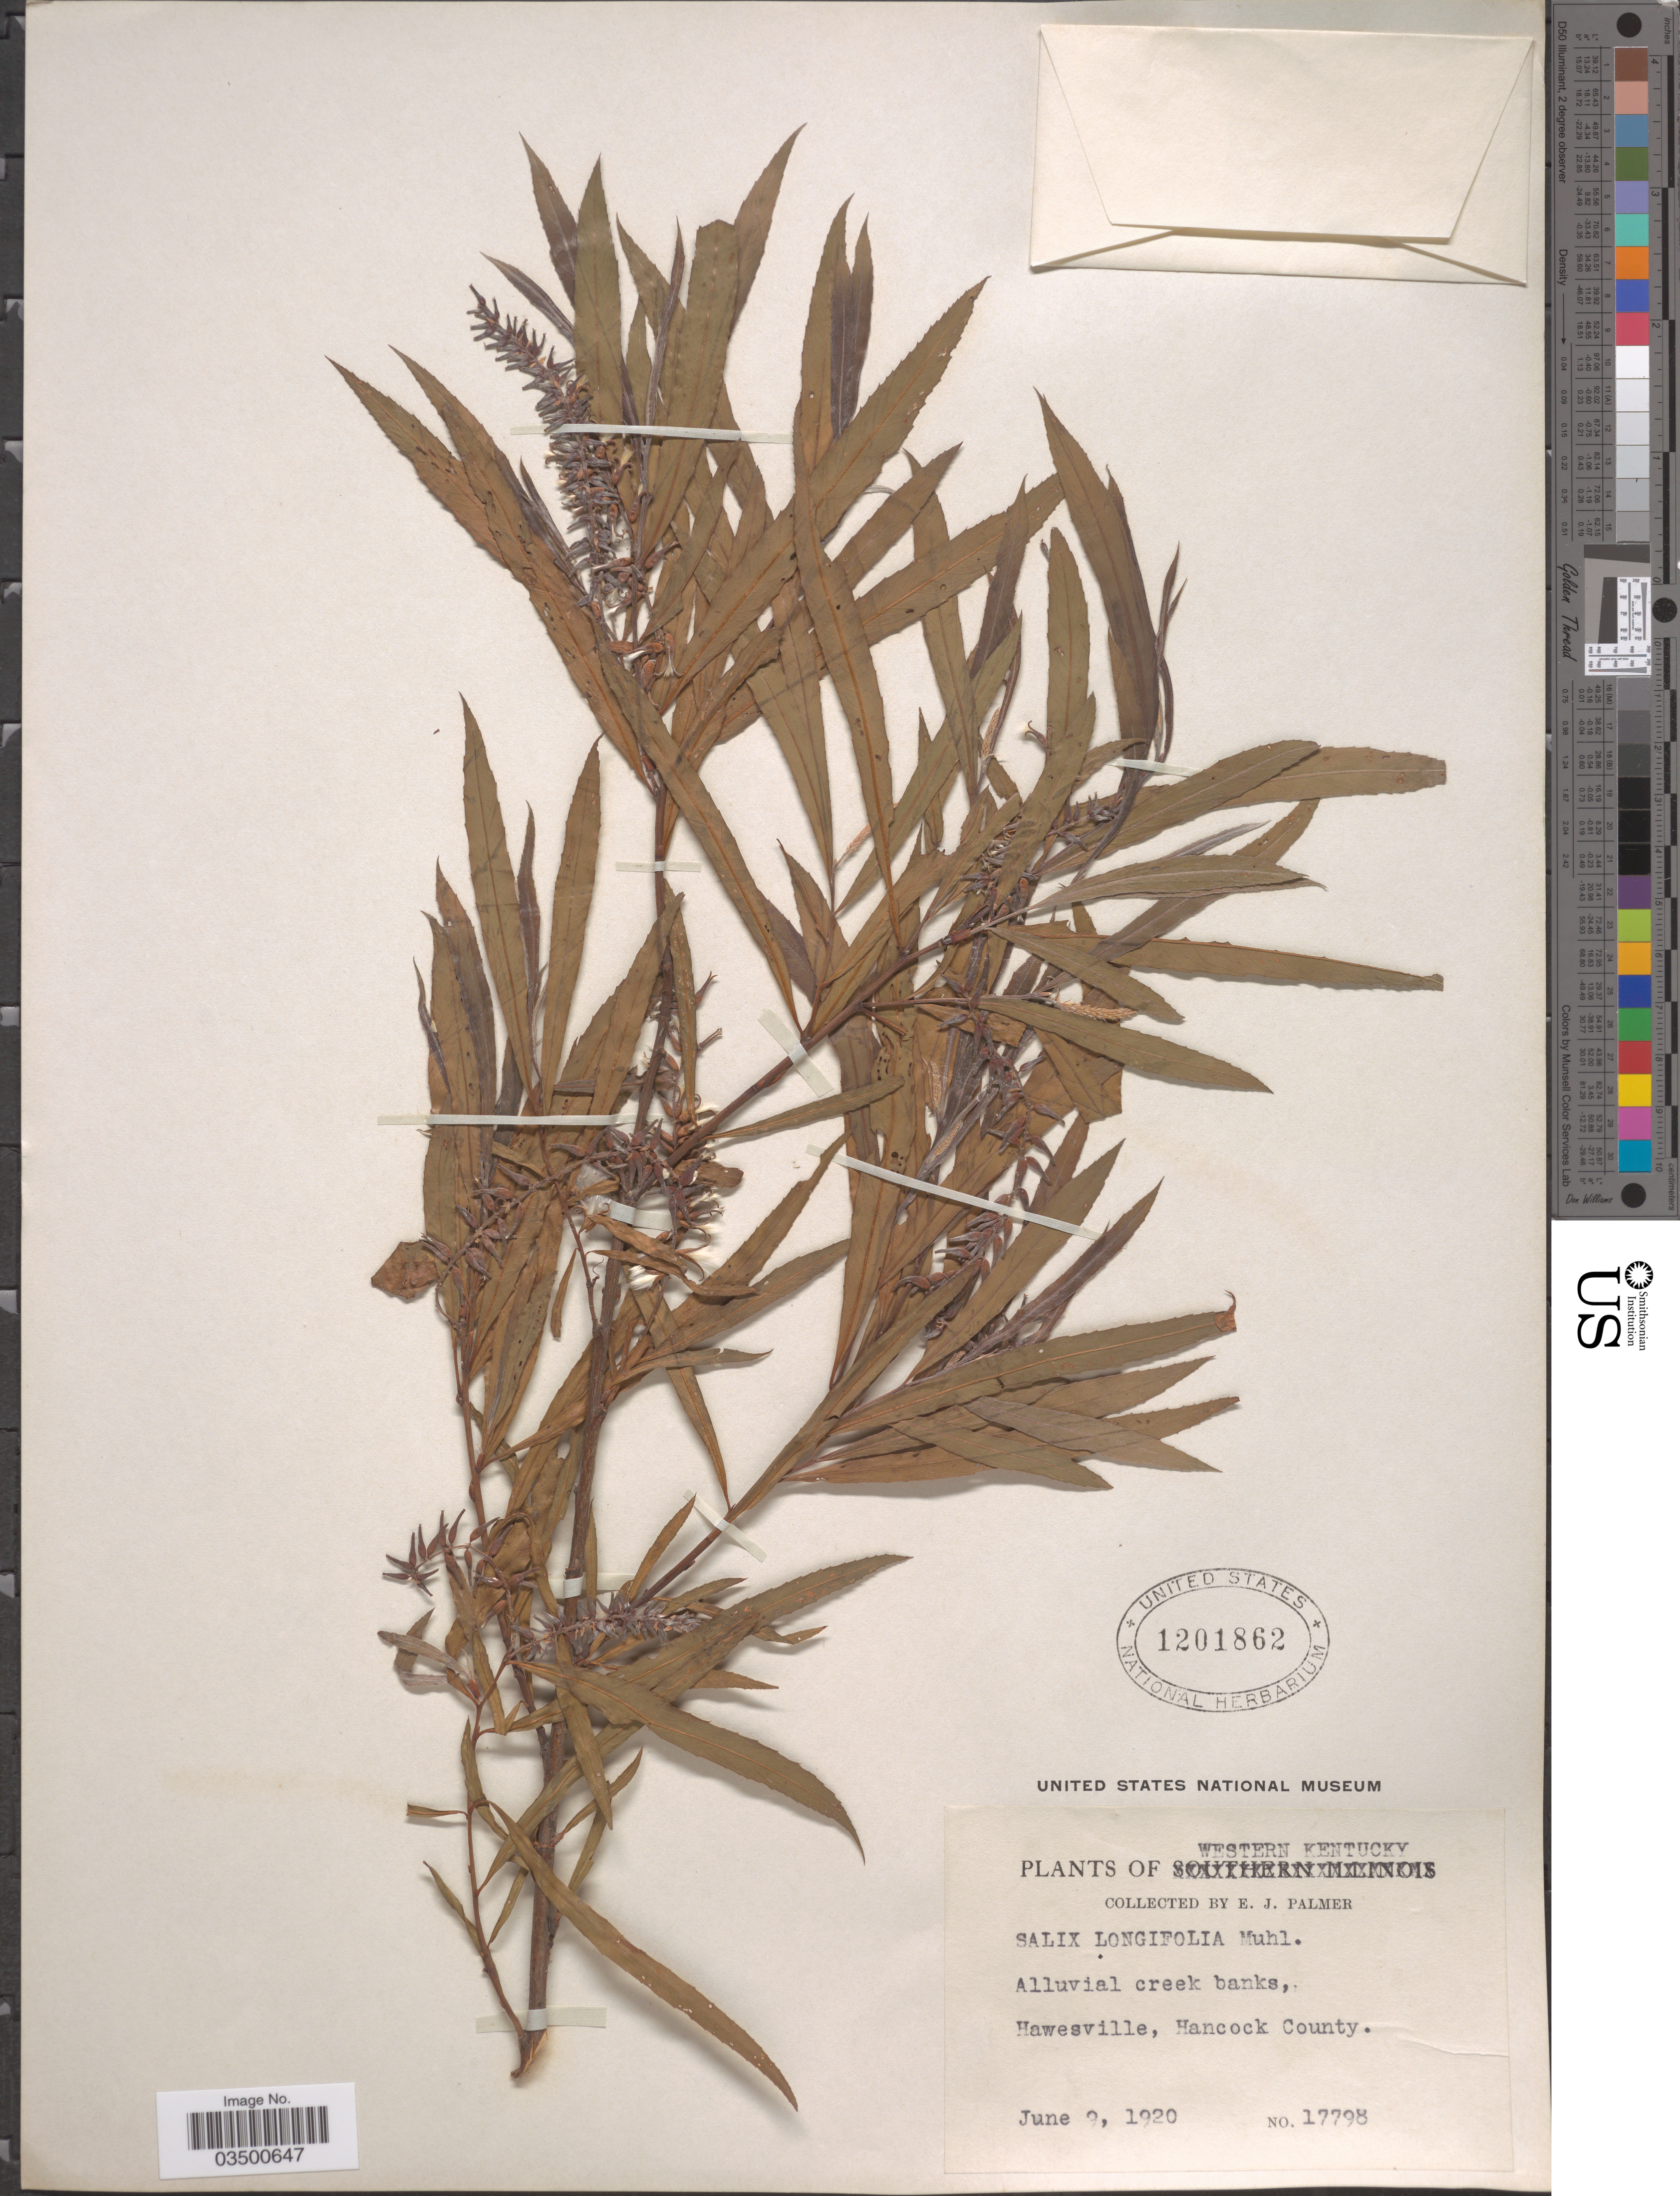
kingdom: Plantae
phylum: Tracheophyta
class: Magnoliopsida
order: Malpighiales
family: Salicaceae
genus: Salix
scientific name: Salix interior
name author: Rowlee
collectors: E. J. Palmer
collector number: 17798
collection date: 1920-06-09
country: United States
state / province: Kentucky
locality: Western Kentucky. Hawesville, Hancock County.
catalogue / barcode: US 1201862